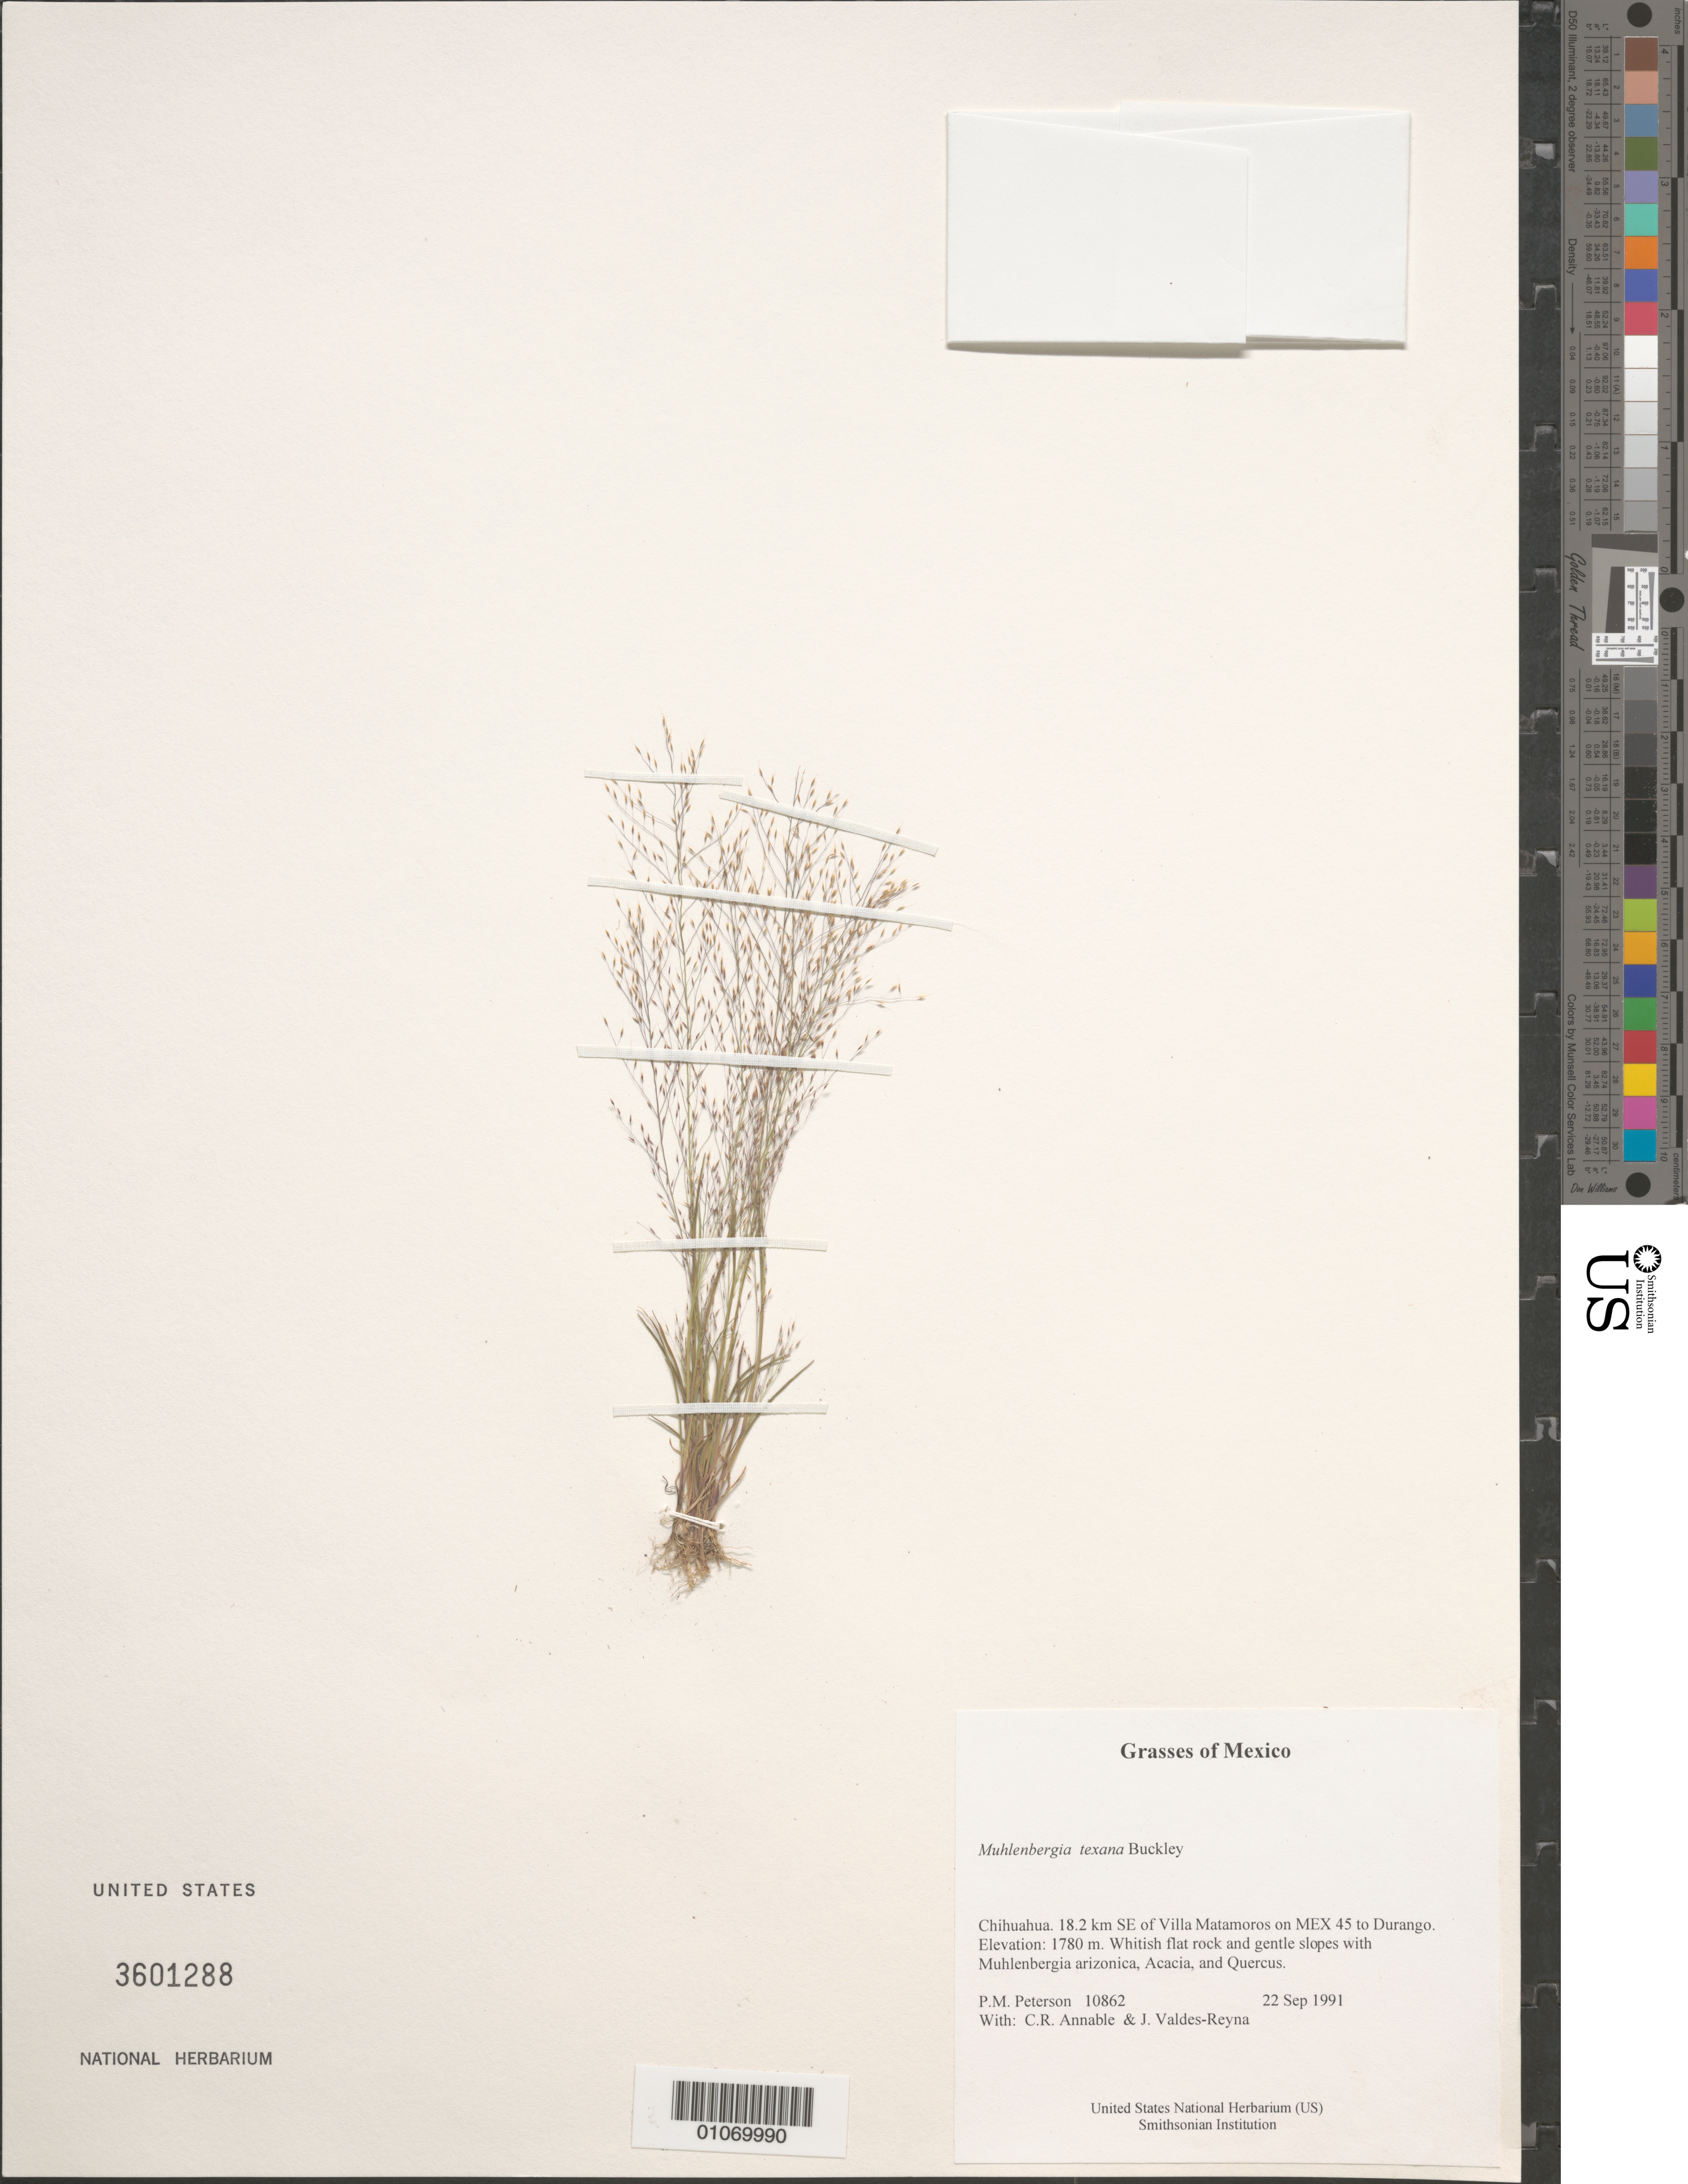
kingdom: Plantae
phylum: Tracheophyta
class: Liliopsida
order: Poales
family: Poaceae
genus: Muhlenbergia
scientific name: Muhlenbergia texana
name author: Buckley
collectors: P. M. Peterson, C. R. Annable & J. Valdés-Reyna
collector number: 10862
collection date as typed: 22 Sep 1991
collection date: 1991-09-22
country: Mexico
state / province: Chihuahua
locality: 18.2 km SE of Villa Matamoros on MEX 45 to Durango.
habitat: Whitish flat rock and gentle slopes with Muhlenbergia arizonica, Acacia, and Quercus.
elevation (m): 1780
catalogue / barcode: US 3601288